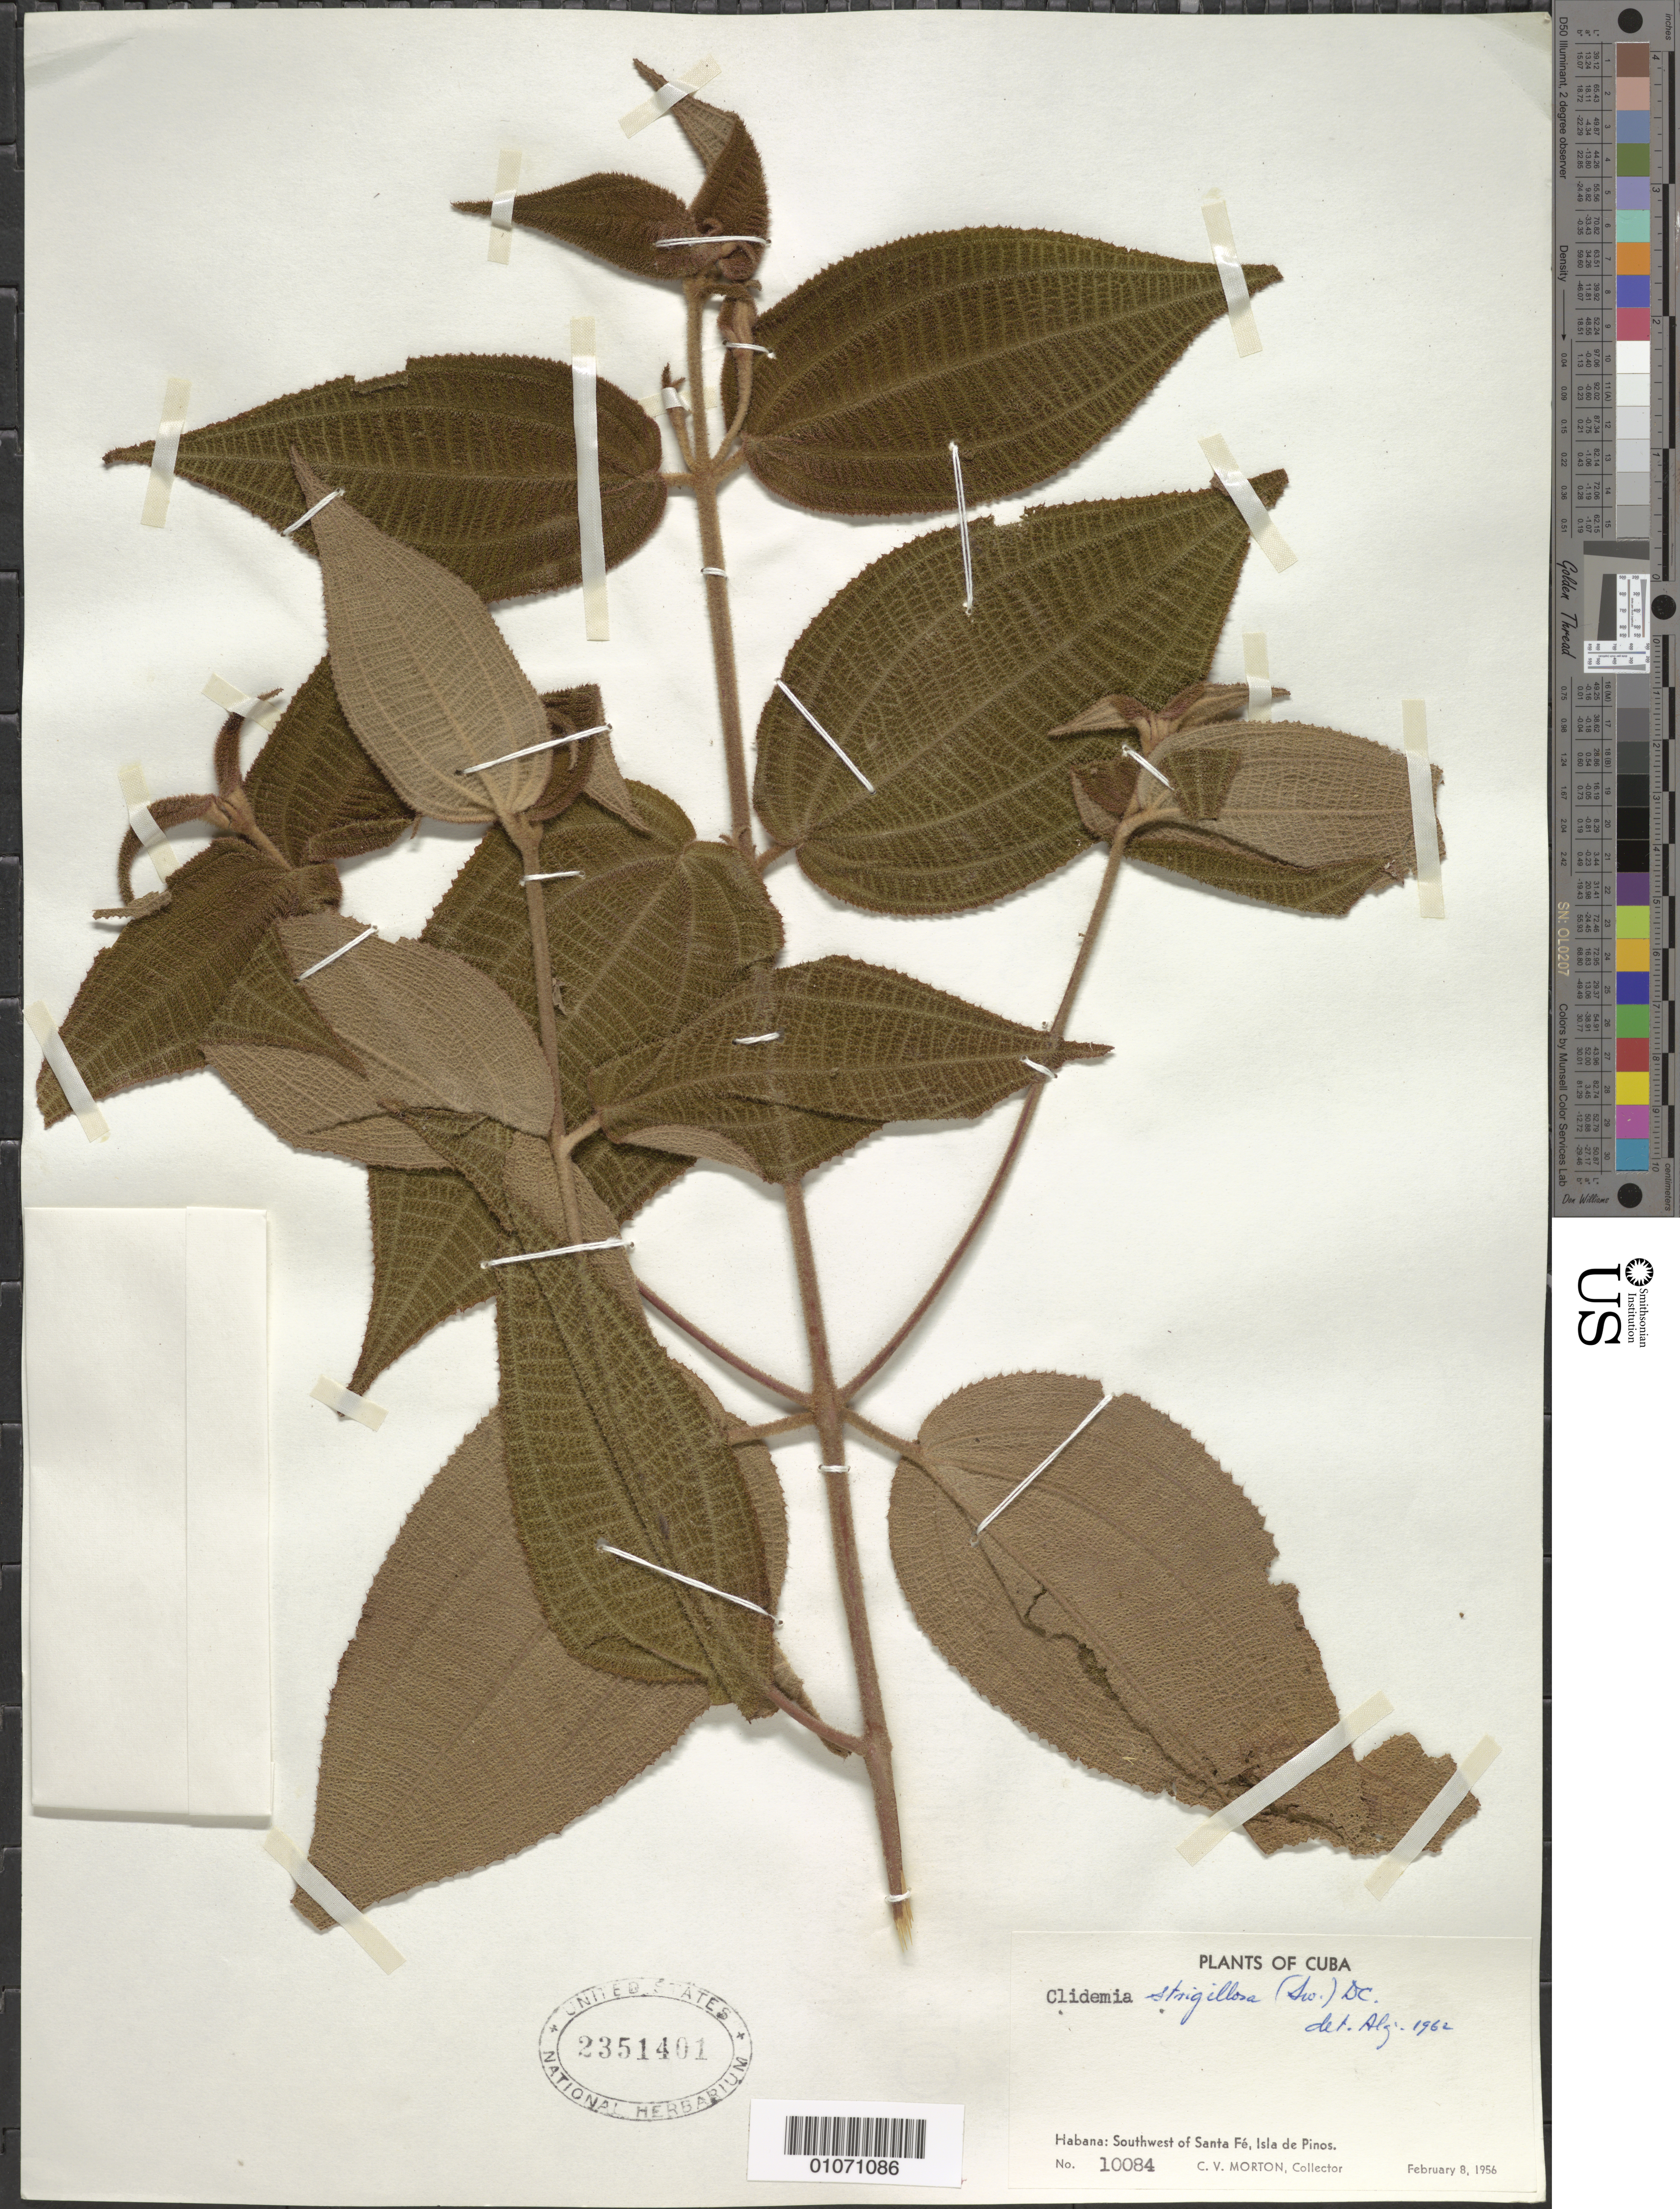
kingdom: Plantae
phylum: Tracheophyta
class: Magnoliopsida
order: Myrtales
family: Melastomataceae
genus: Clidemia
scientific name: Clidemia strigillosa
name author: (Sw.) DC.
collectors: C. V. Morton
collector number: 10084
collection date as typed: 08 Feb 1956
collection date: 1956-02-08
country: Cuba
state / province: Isla de La Juventud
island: Isla de la Juventud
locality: Isle of Pines, Santa Fé, SW of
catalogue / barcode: US 2351401